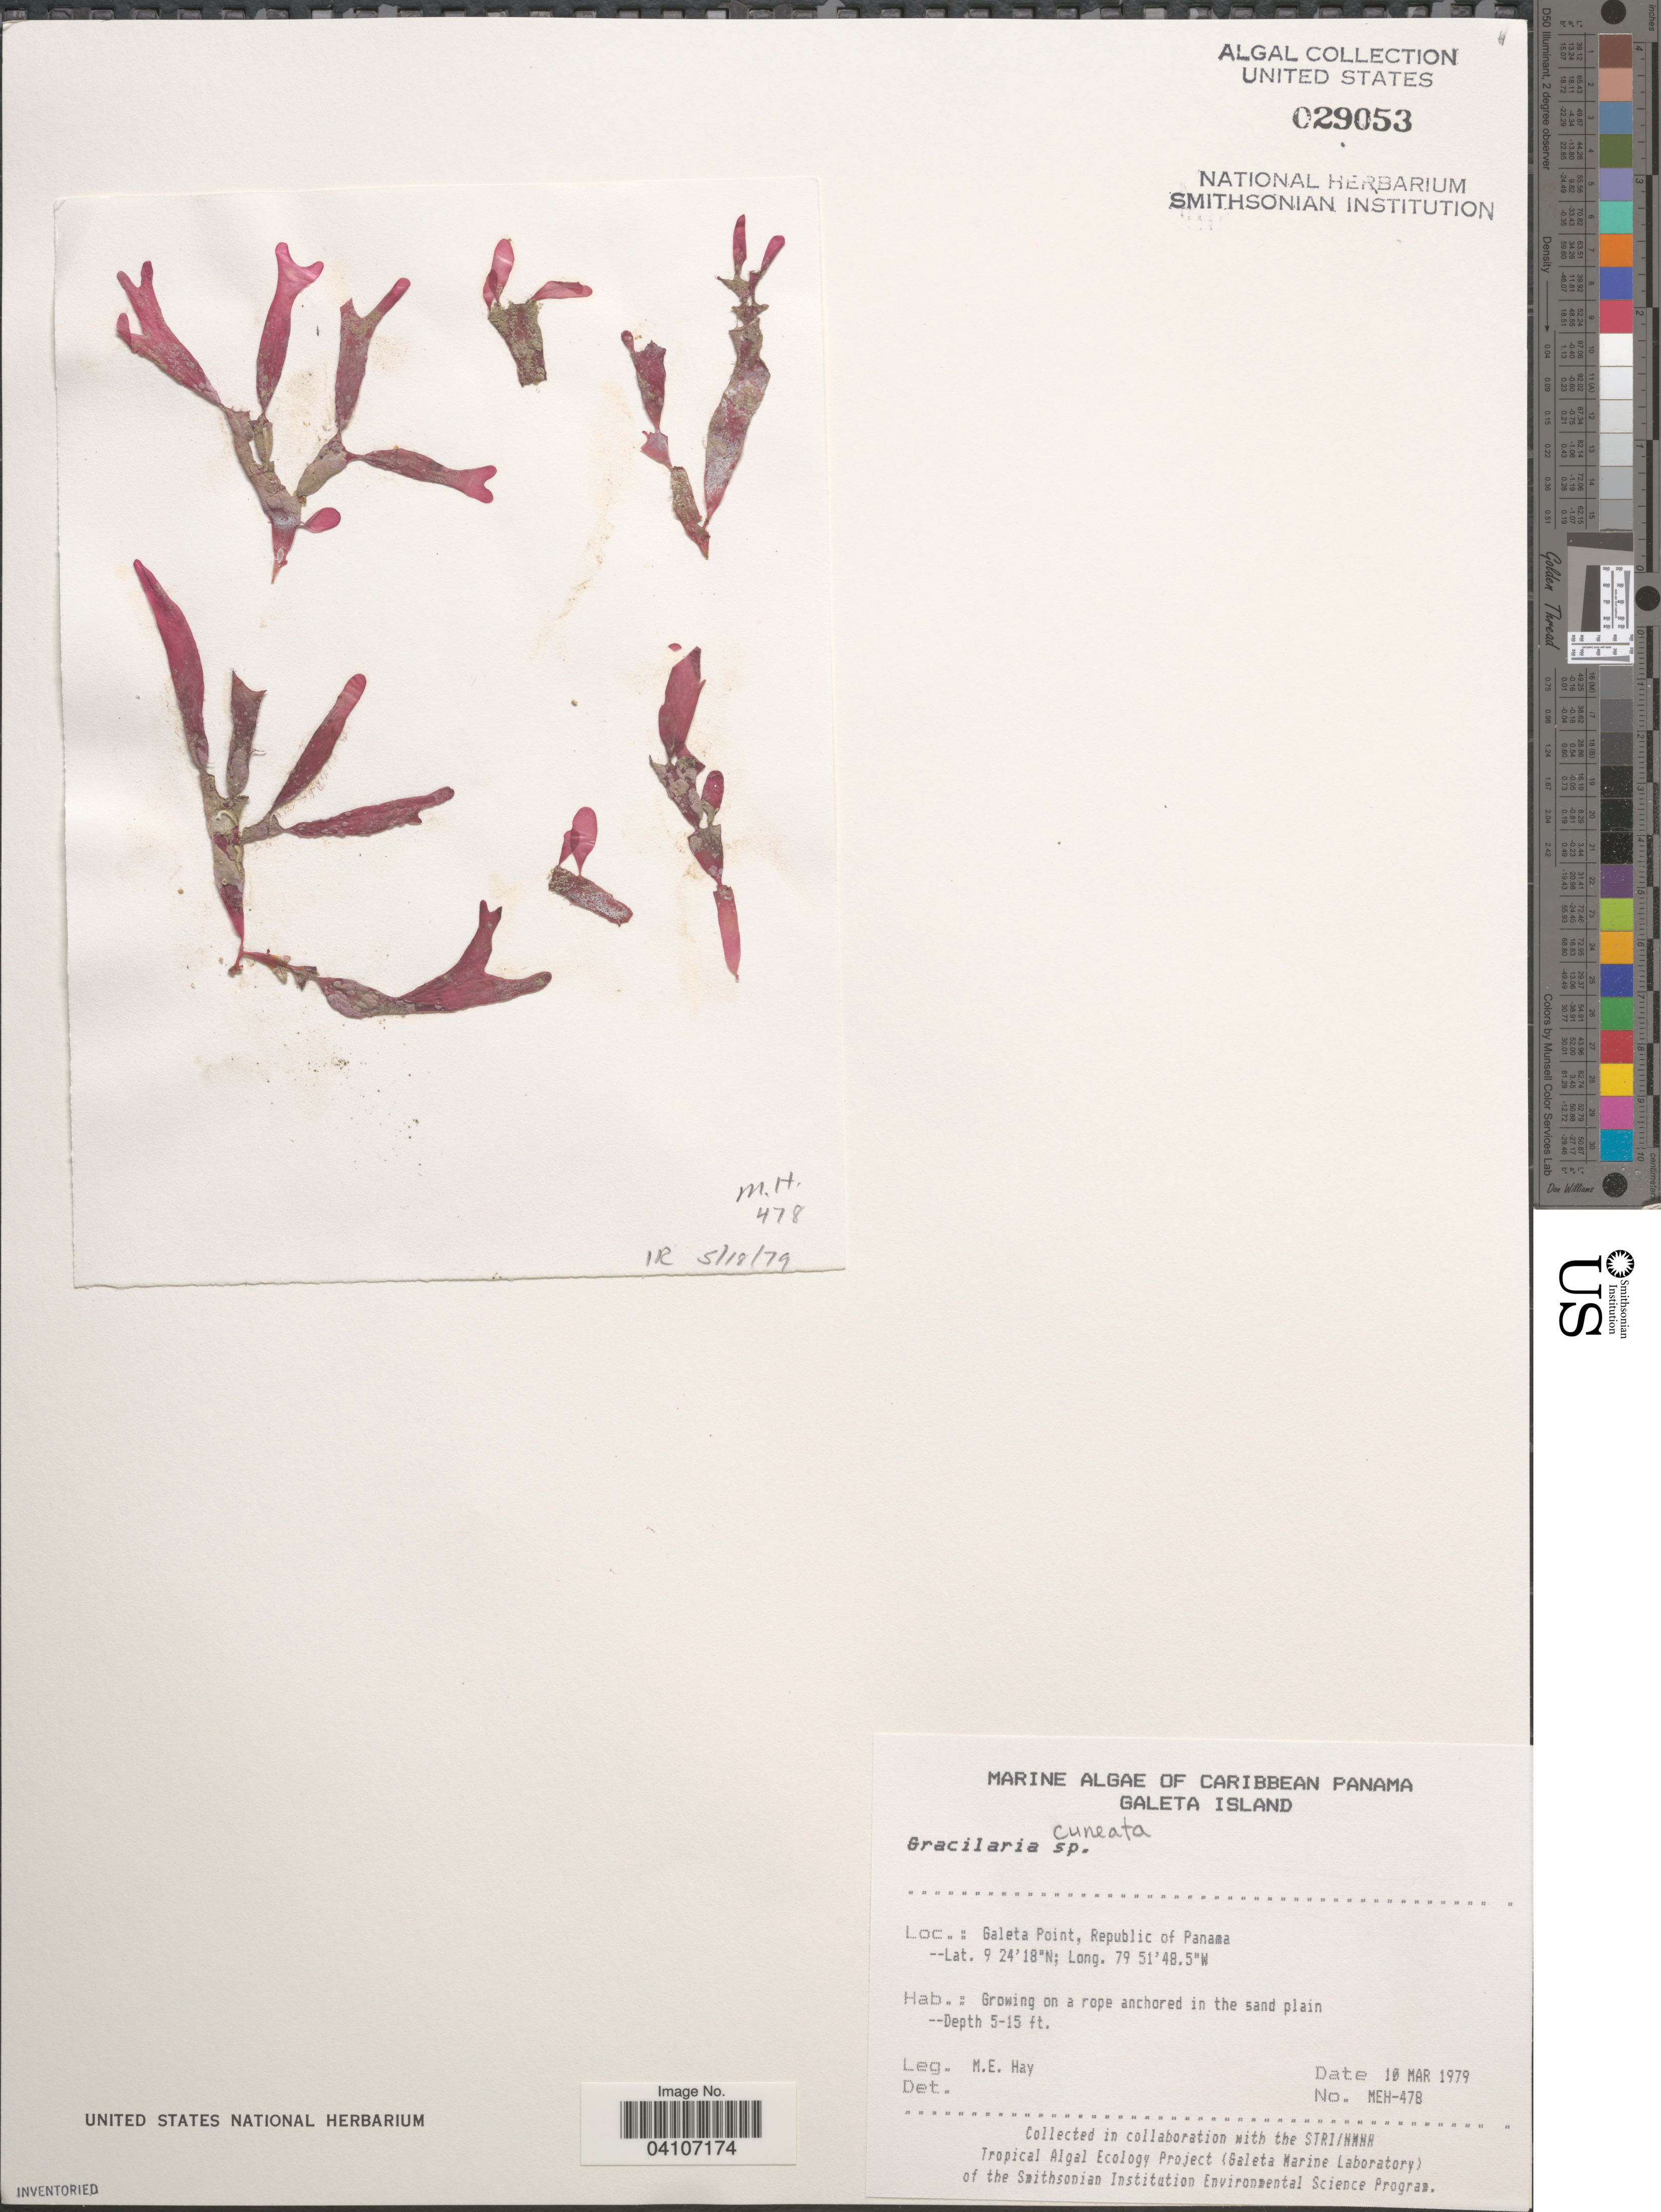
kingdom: Plantae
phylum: Rhodophyta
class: Florideophyceae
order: Gracilariales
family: Gracilariaceae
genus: Gracilaria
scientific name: Gracilaria cuneata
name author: Aresch.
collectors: M. E. Hay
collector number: MEH-478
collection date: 1979-03-10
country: Panama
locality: Caribbean Panama. Galeta Island. Galeta Point, Republic of Panama.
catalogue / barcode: US 29053